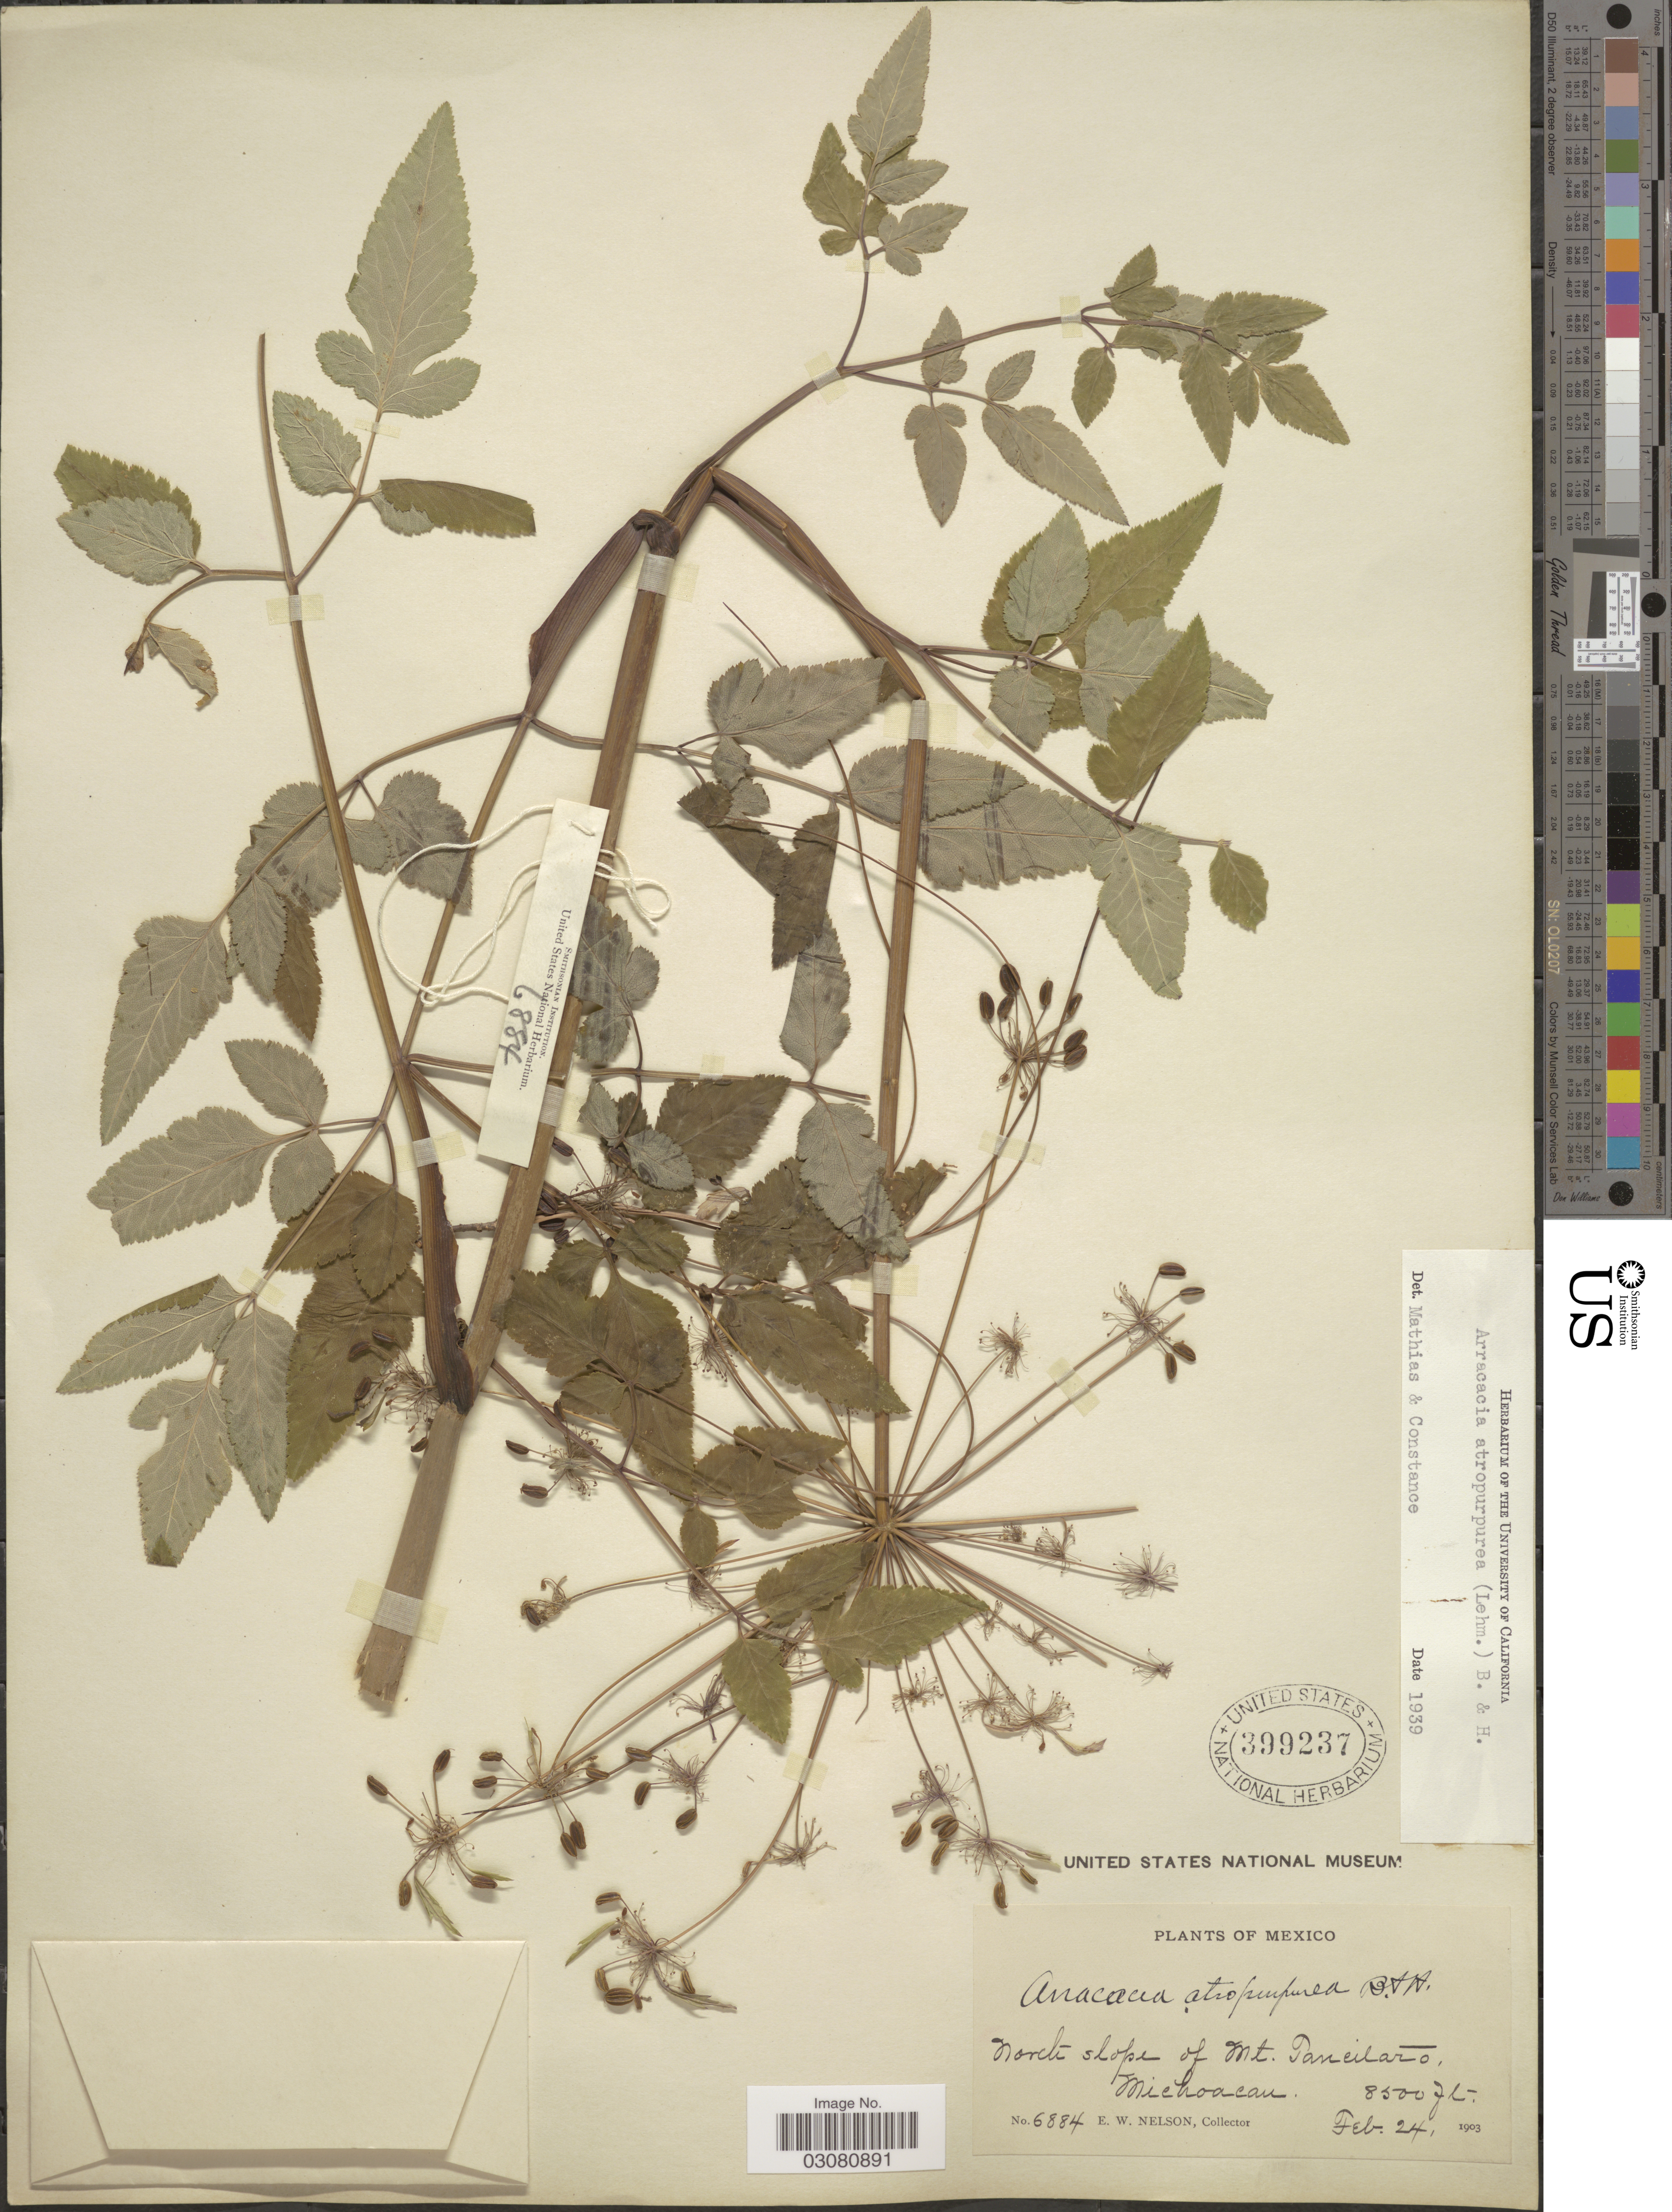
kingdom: Plantae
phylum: Tracheophyta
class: Magnoliopsida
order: Apiales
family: Apiaceae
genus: Arracacia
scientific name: Arracacia atropurpurea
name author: (Lehm.) Benth. & Hook. f. ex Hemsl.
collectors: E. W. Nelson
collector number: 6884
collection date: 1903-02-24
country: Mexico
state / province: Michoacán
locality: North slope of Mt. Tancitaro.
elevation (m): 2591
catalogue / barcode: US 399237